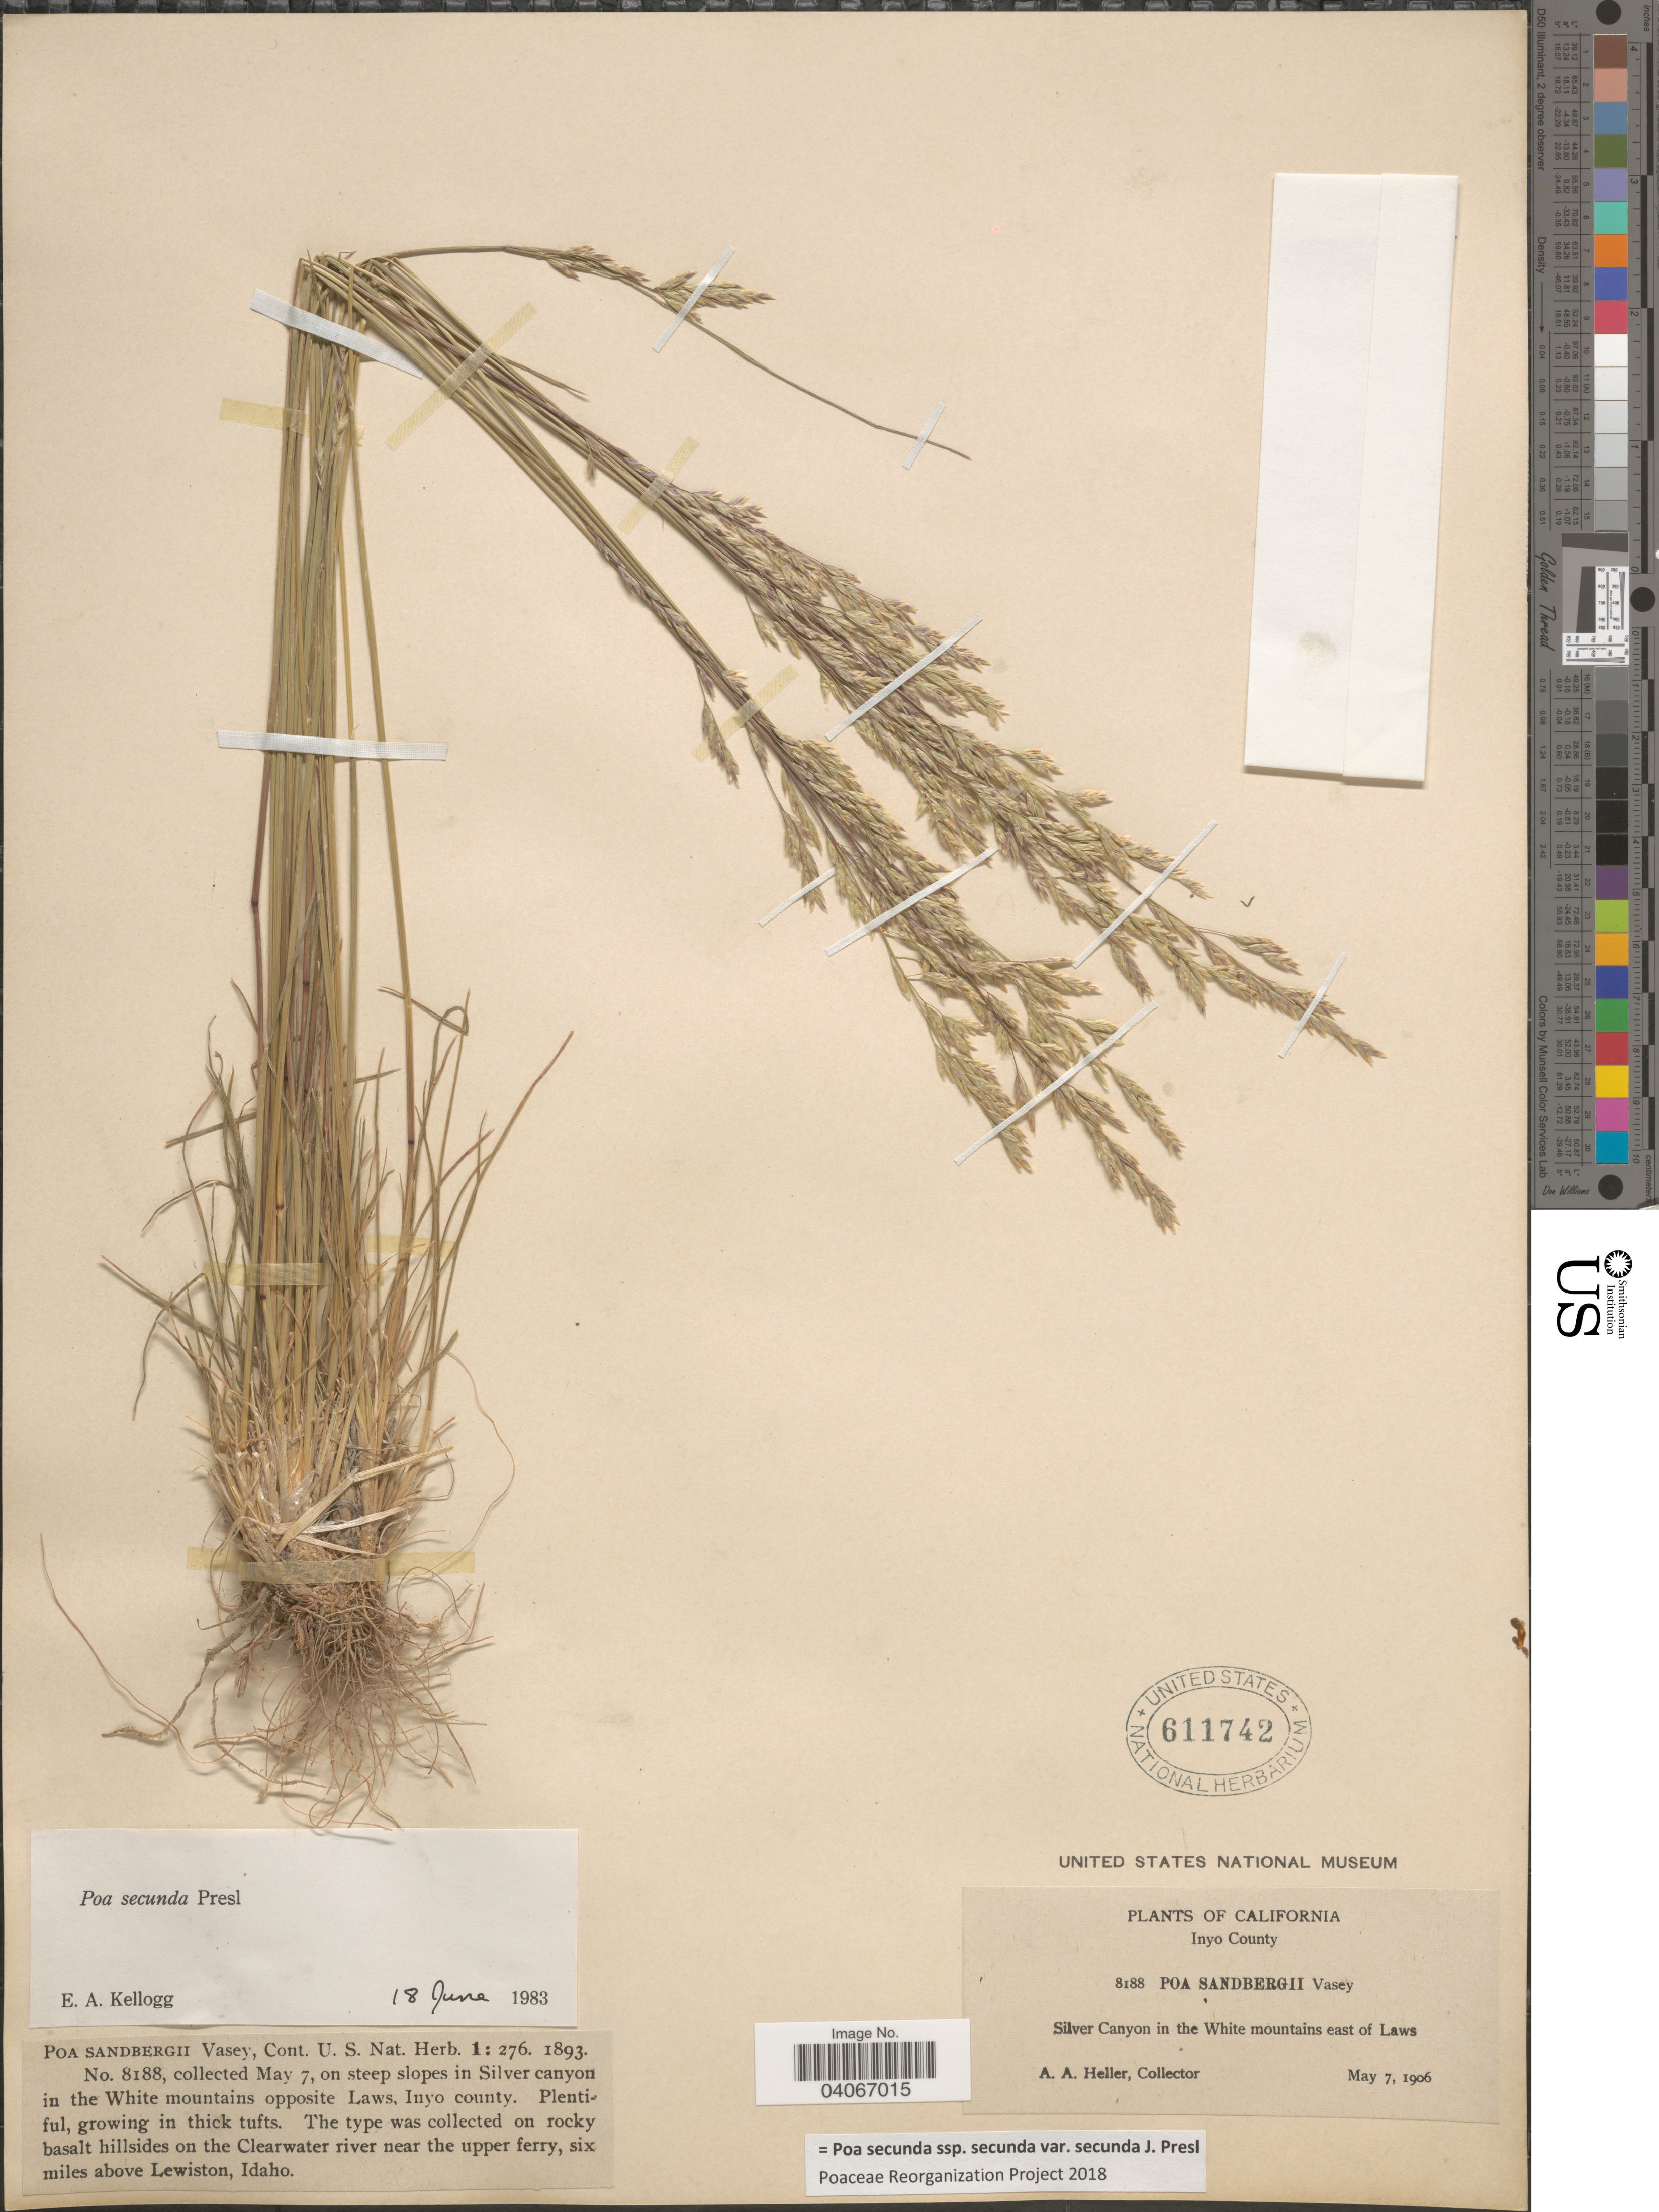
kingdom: Plantae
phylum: Tracheophyta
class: Liliopsida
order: Poales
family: Poaceae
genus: Poa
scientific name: Poa secunda subsp. secunda var. secunda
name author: J. Presl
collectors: A. A. Heller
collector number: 8188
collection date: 1906-05-07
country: United States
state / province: California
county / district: Inyo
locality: Inyo County. Silver Canyon in the White mountains east of Laws.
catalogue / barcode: US 611742